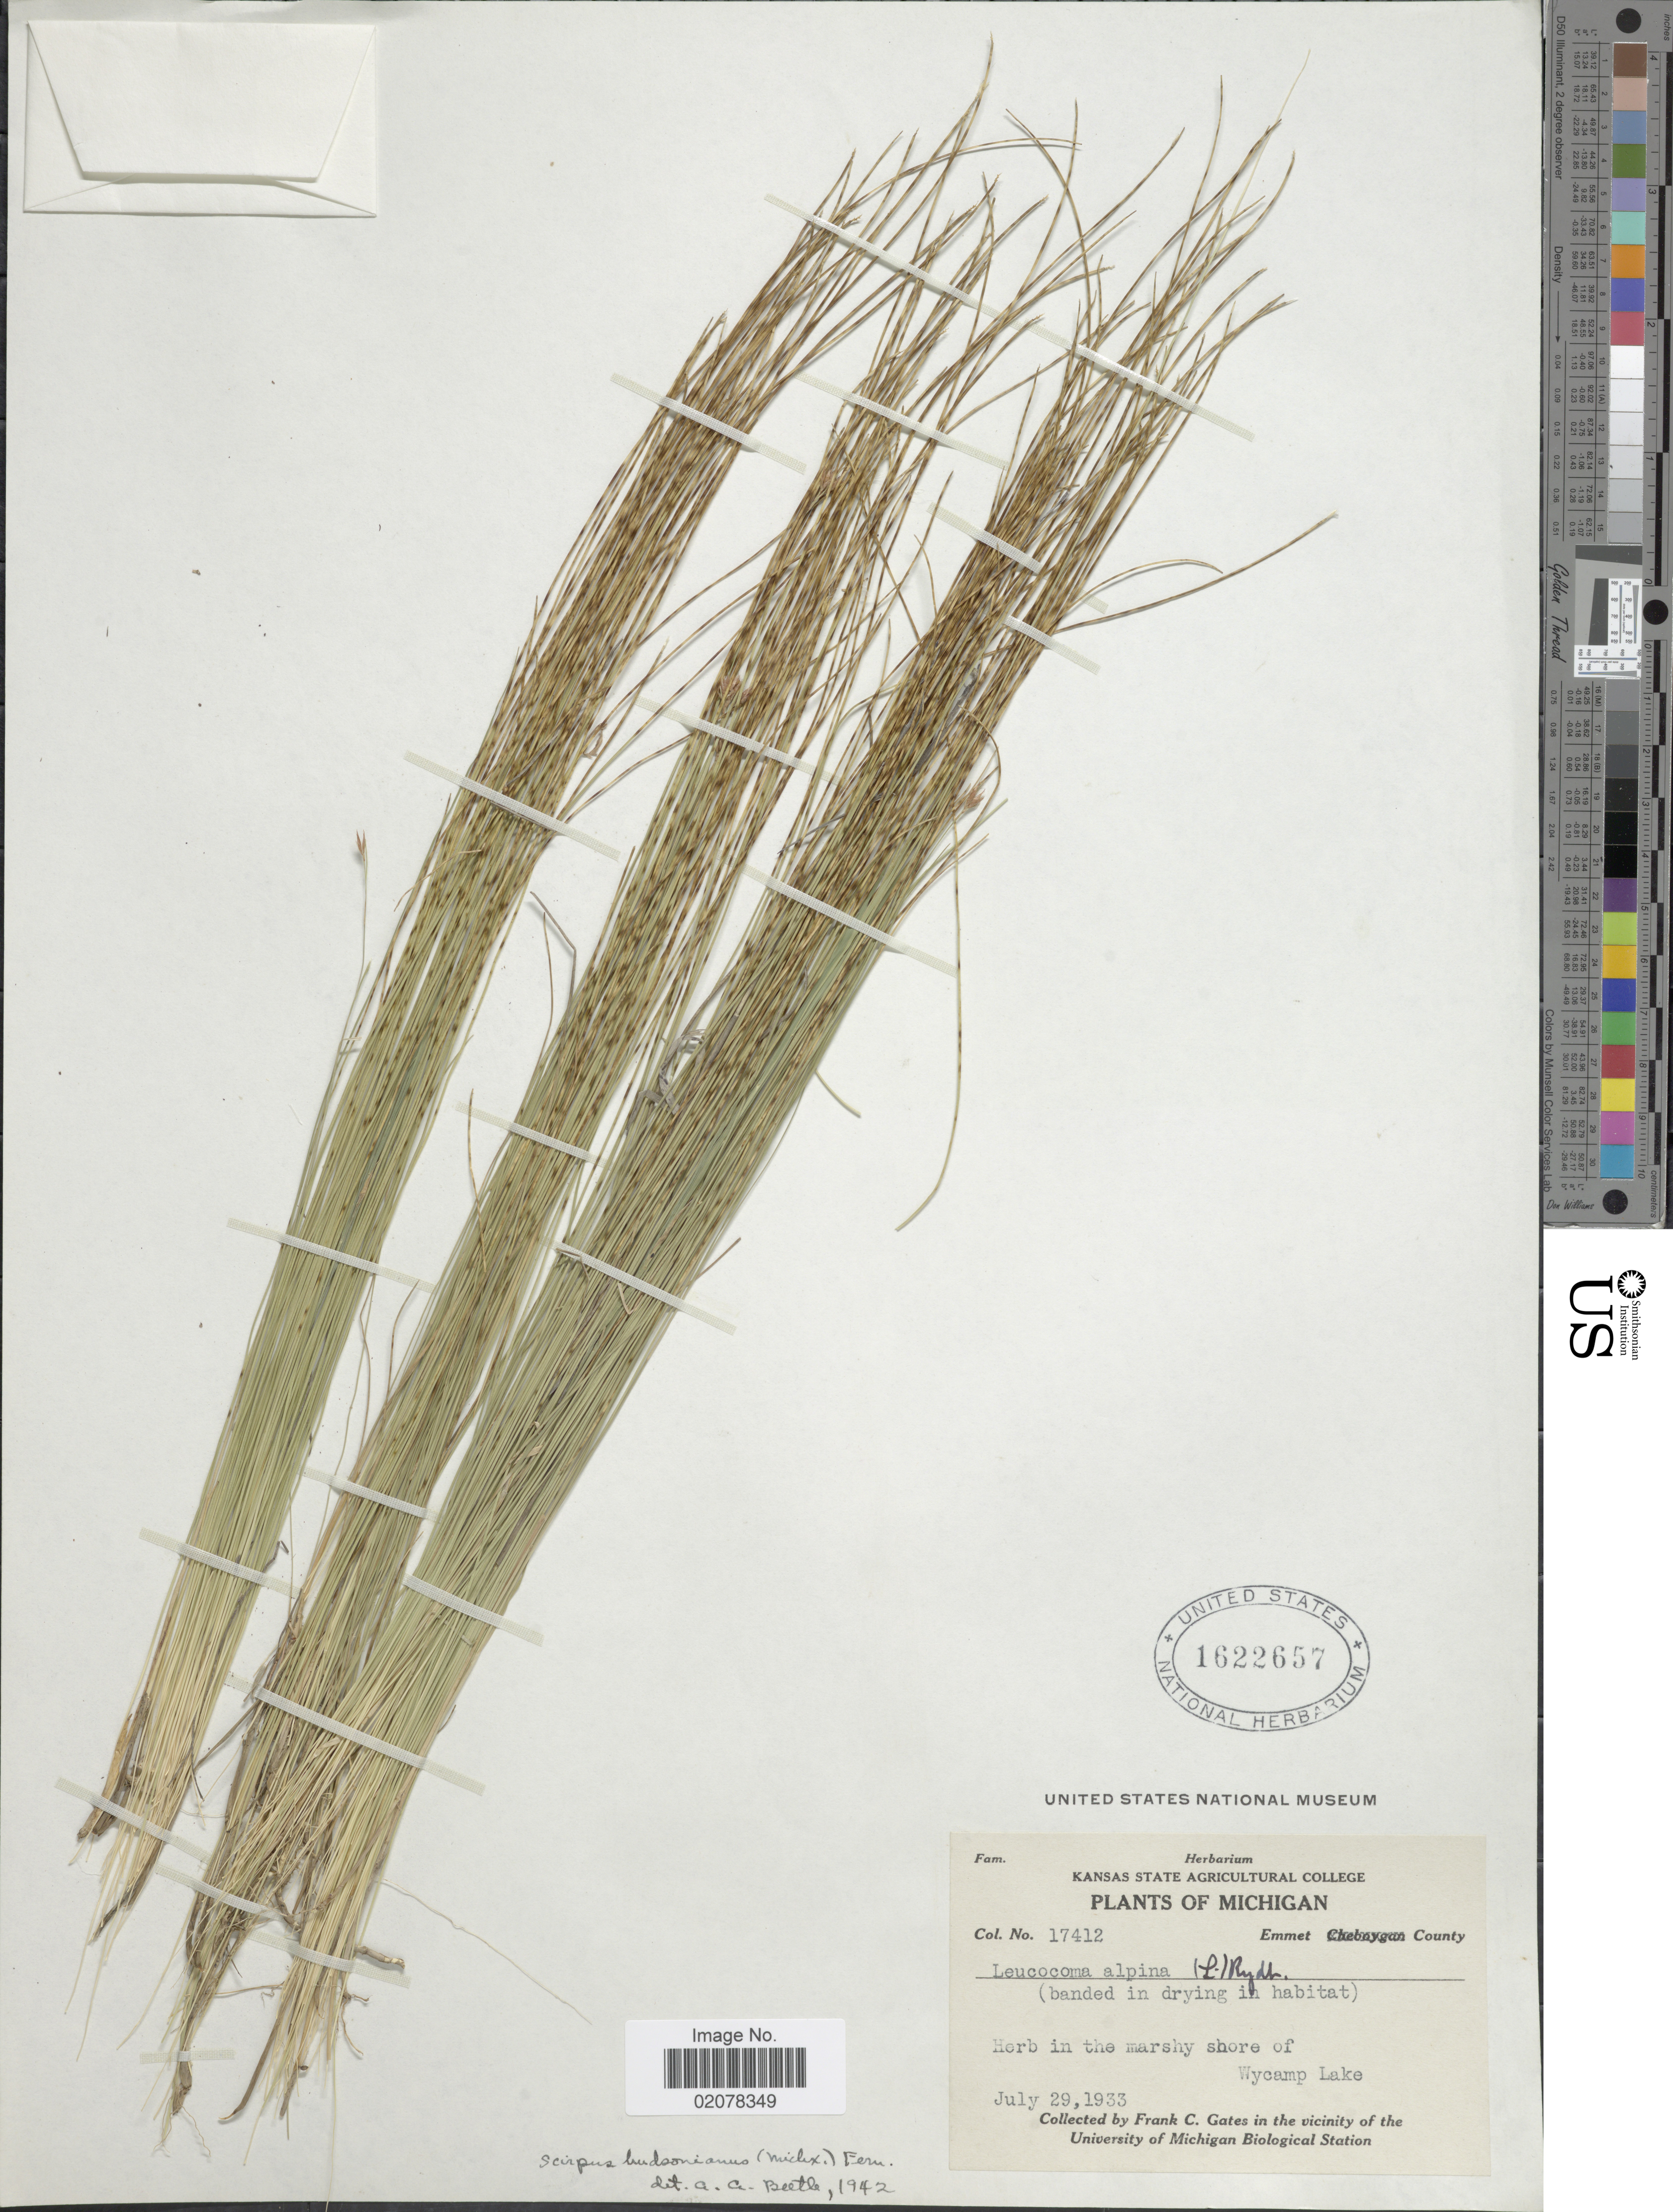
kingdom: Plantae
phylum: Tracheophyta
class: Liliopsida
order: Poales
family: Cyperaceae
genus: Trichophorum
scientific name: Trichophorum alpinum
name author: (L.) Pers.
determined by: Strong, M. T., (US), Smithsonian Institution - National Museum of Natural History (UNITED STATES)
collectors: F. C. Gates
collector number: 17412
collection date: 1933-07-29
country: United States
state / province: Michigan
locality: Emmet County, in the marshy shore of Wycamp Lake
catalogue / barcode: US 1622657